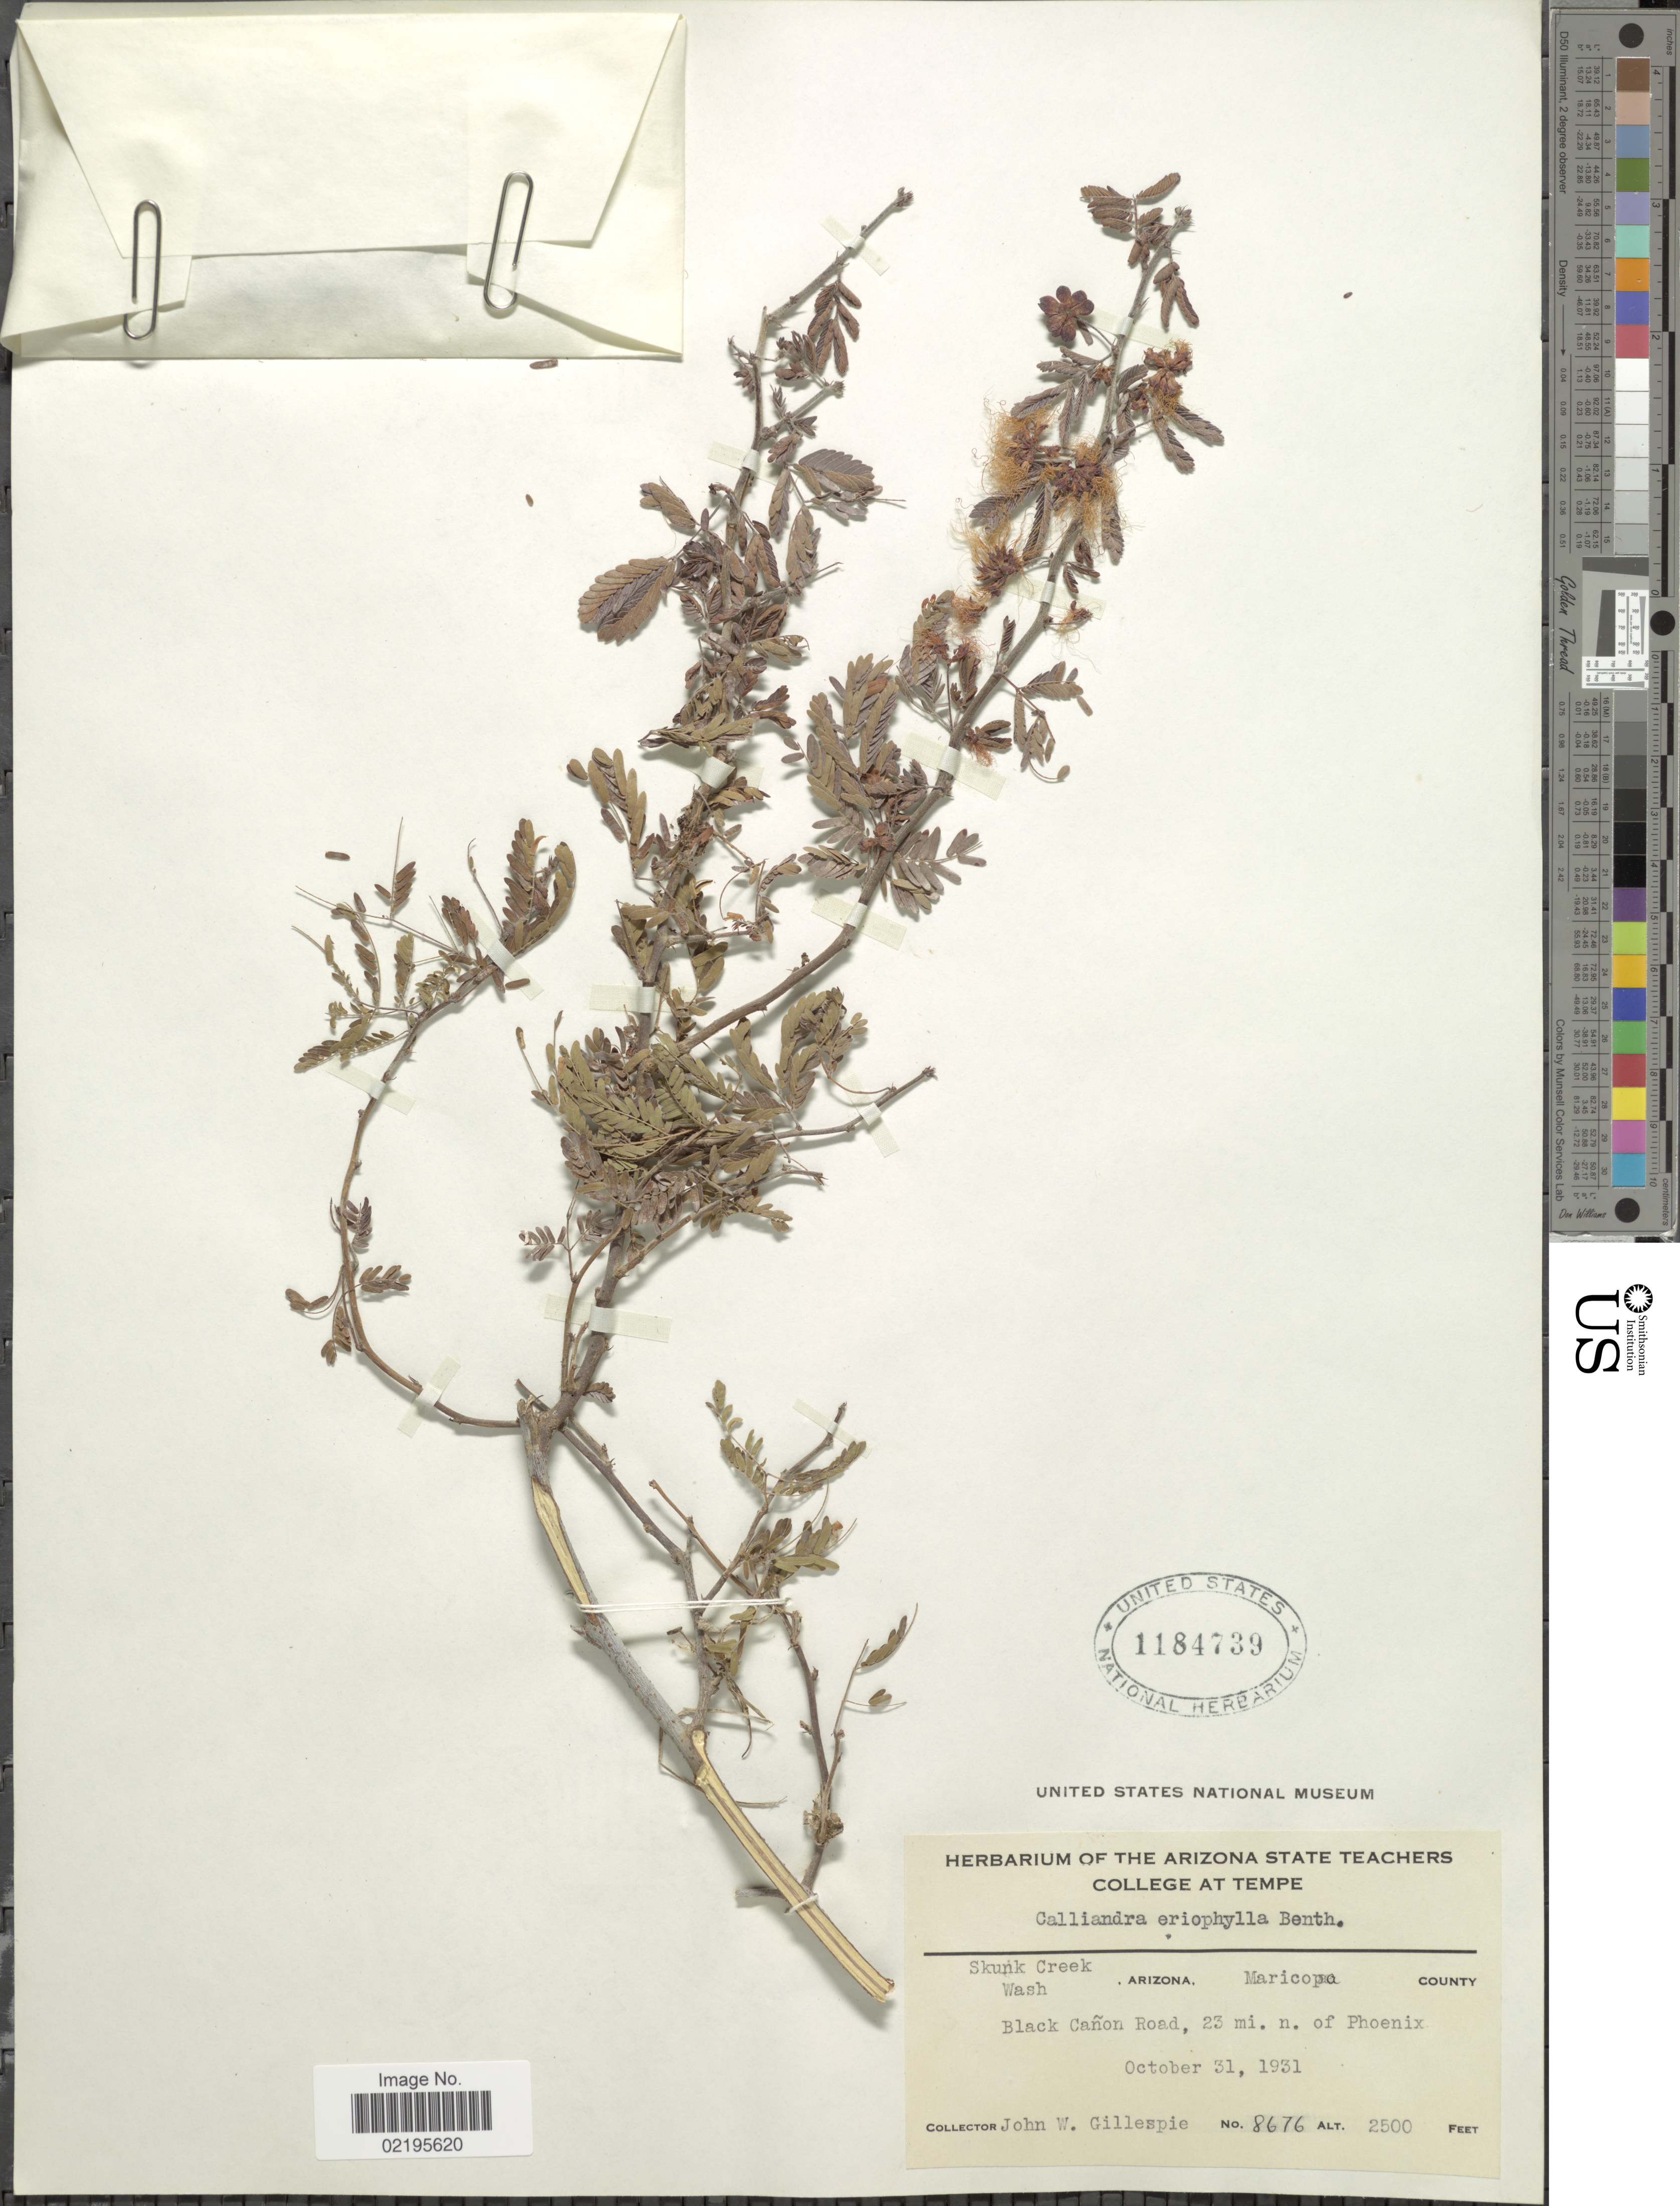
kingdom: Plantae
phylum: Tracheophyta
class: Magnoliopsida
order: Fabales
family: Fabaceae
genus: Calliandra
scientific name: Calliandra eriophylla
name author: Benth.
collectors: J. W. Gillespie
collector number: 8676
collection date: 1931-10-31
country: United States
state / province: Arizona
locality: Skunk Creek, Wash, Maricopa County, Black Canon Road, 23 mi. n. of Phoenix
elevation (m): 762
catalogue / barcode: US 1184739